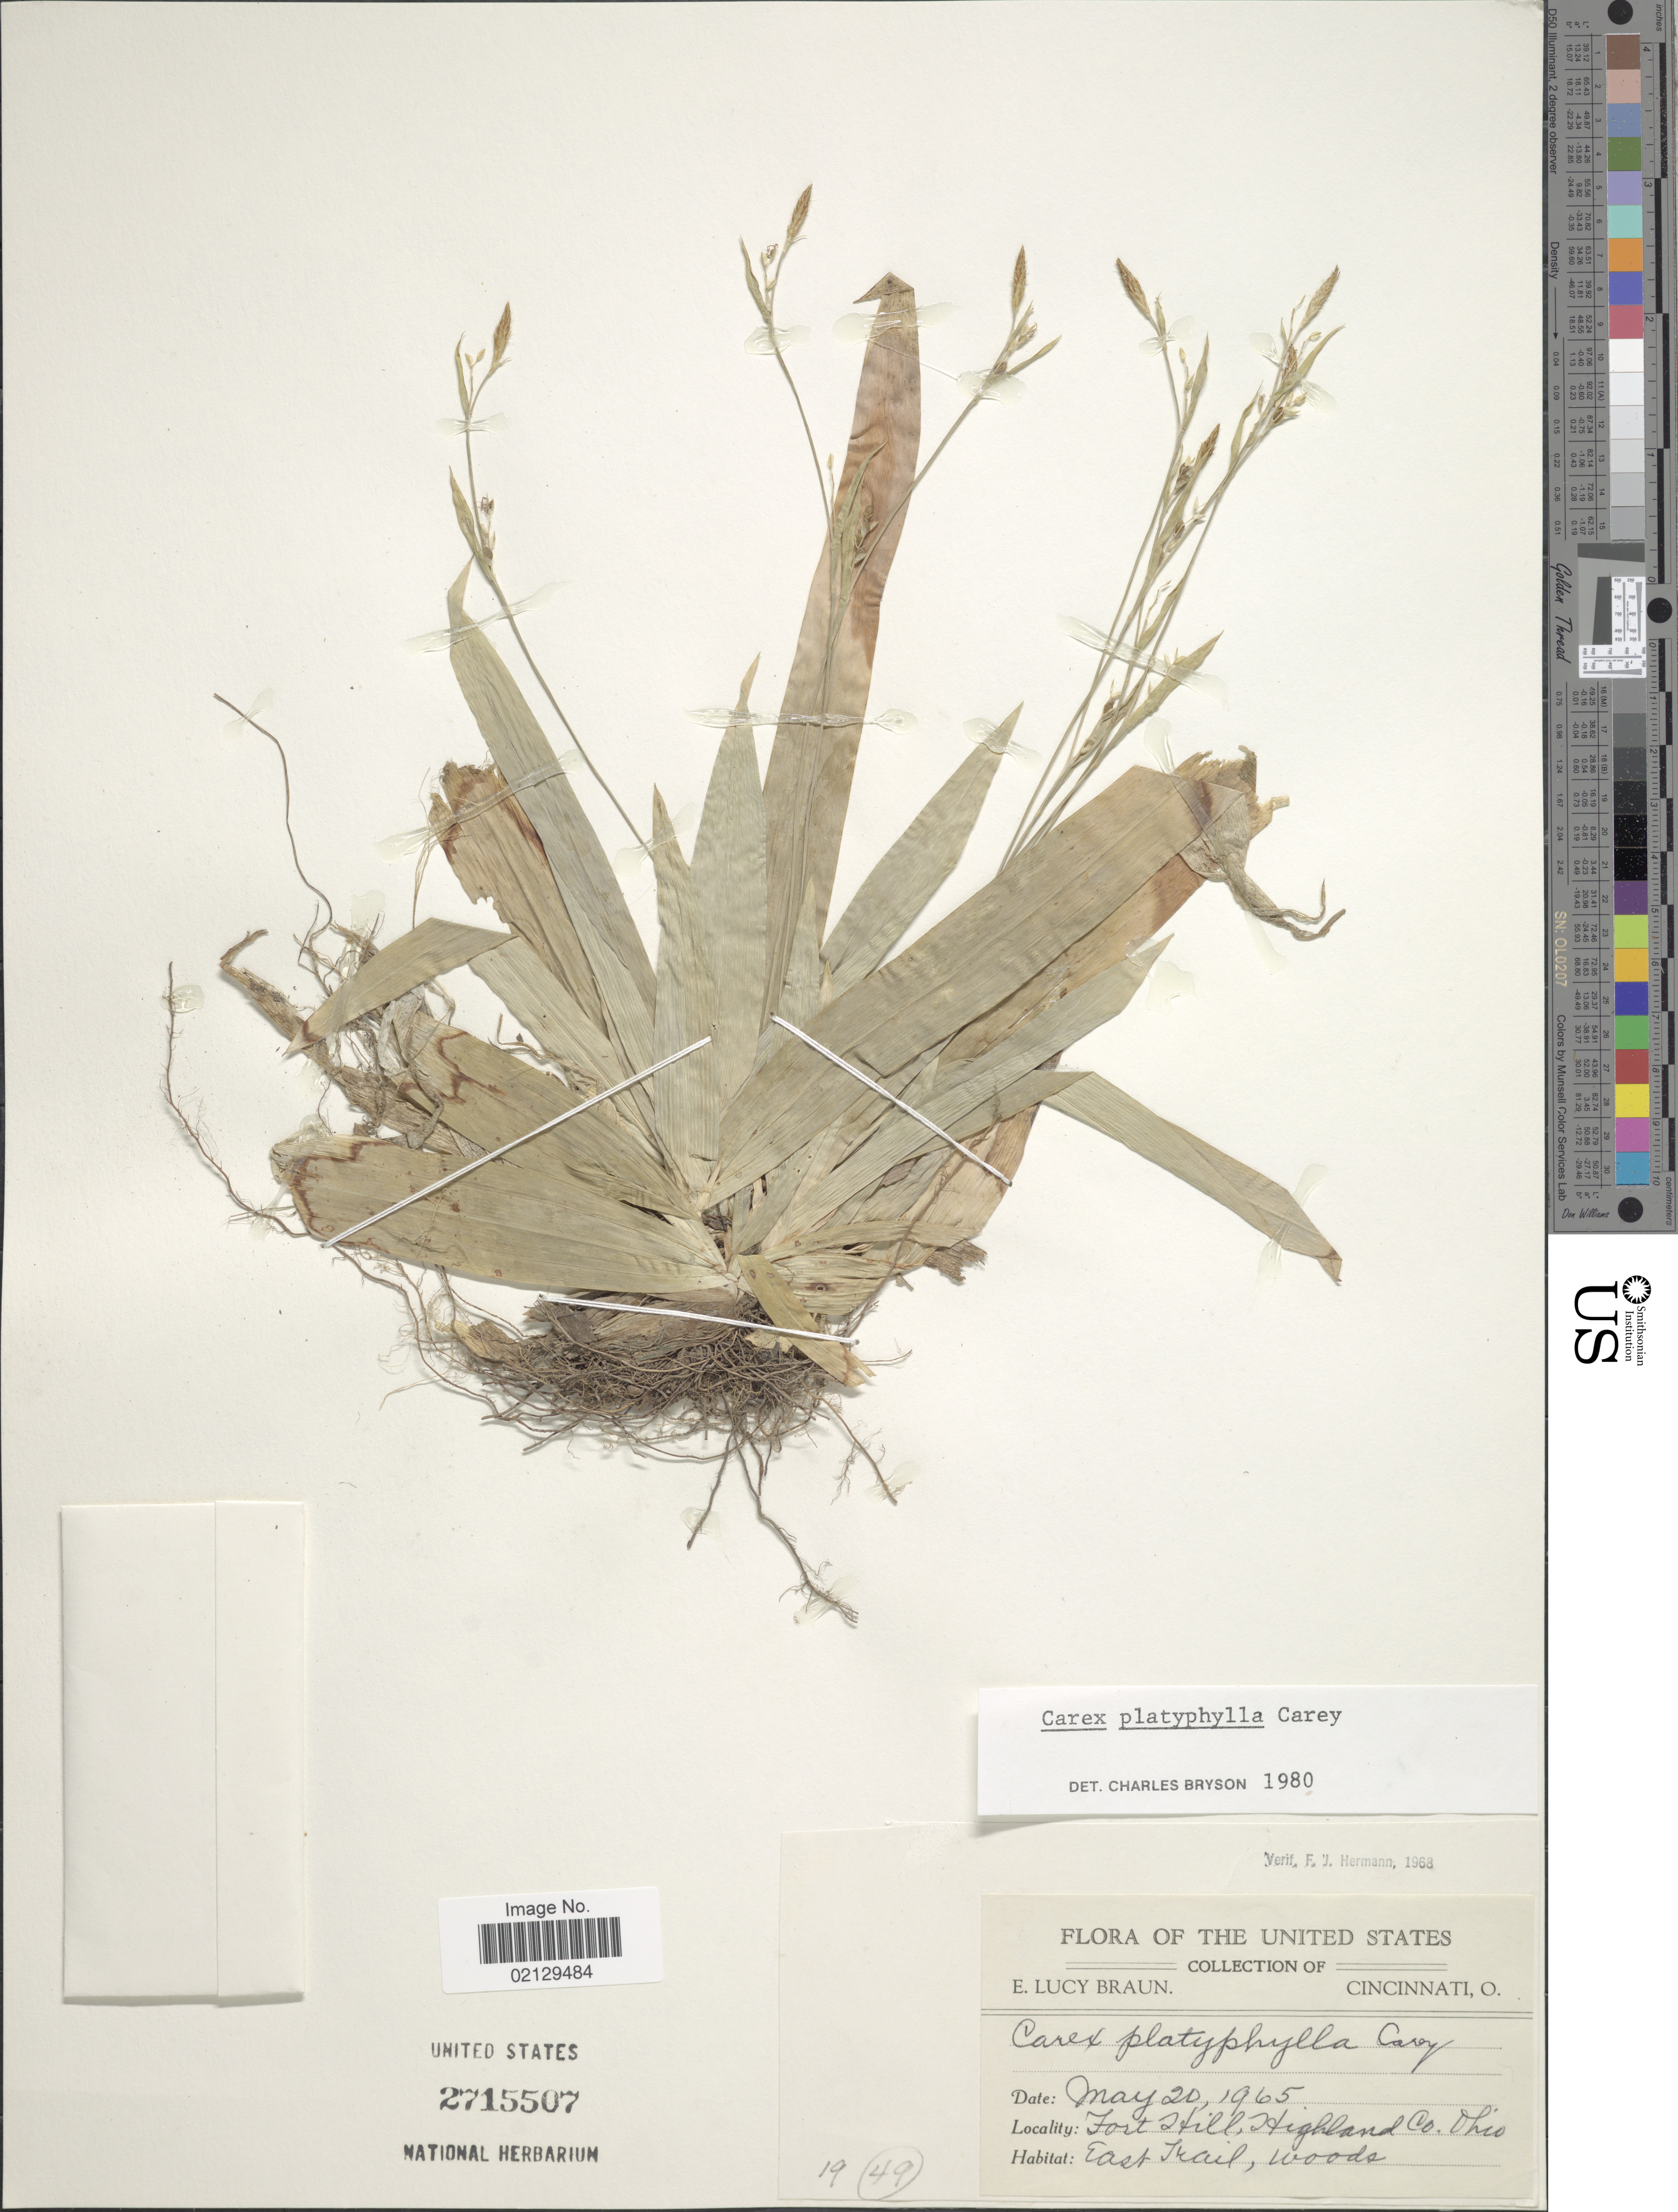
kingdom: Plantae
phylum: Tracheophyta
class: Liliopsida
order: Poales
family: Cyperaceae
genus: Carex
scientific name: Carex platyphylla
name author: J. Carey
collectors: E. L. Braun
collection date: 1965-05-20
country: United States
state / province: Ohio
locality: Fort Hill, Highland Co., Ohio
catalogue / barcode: US 2715507